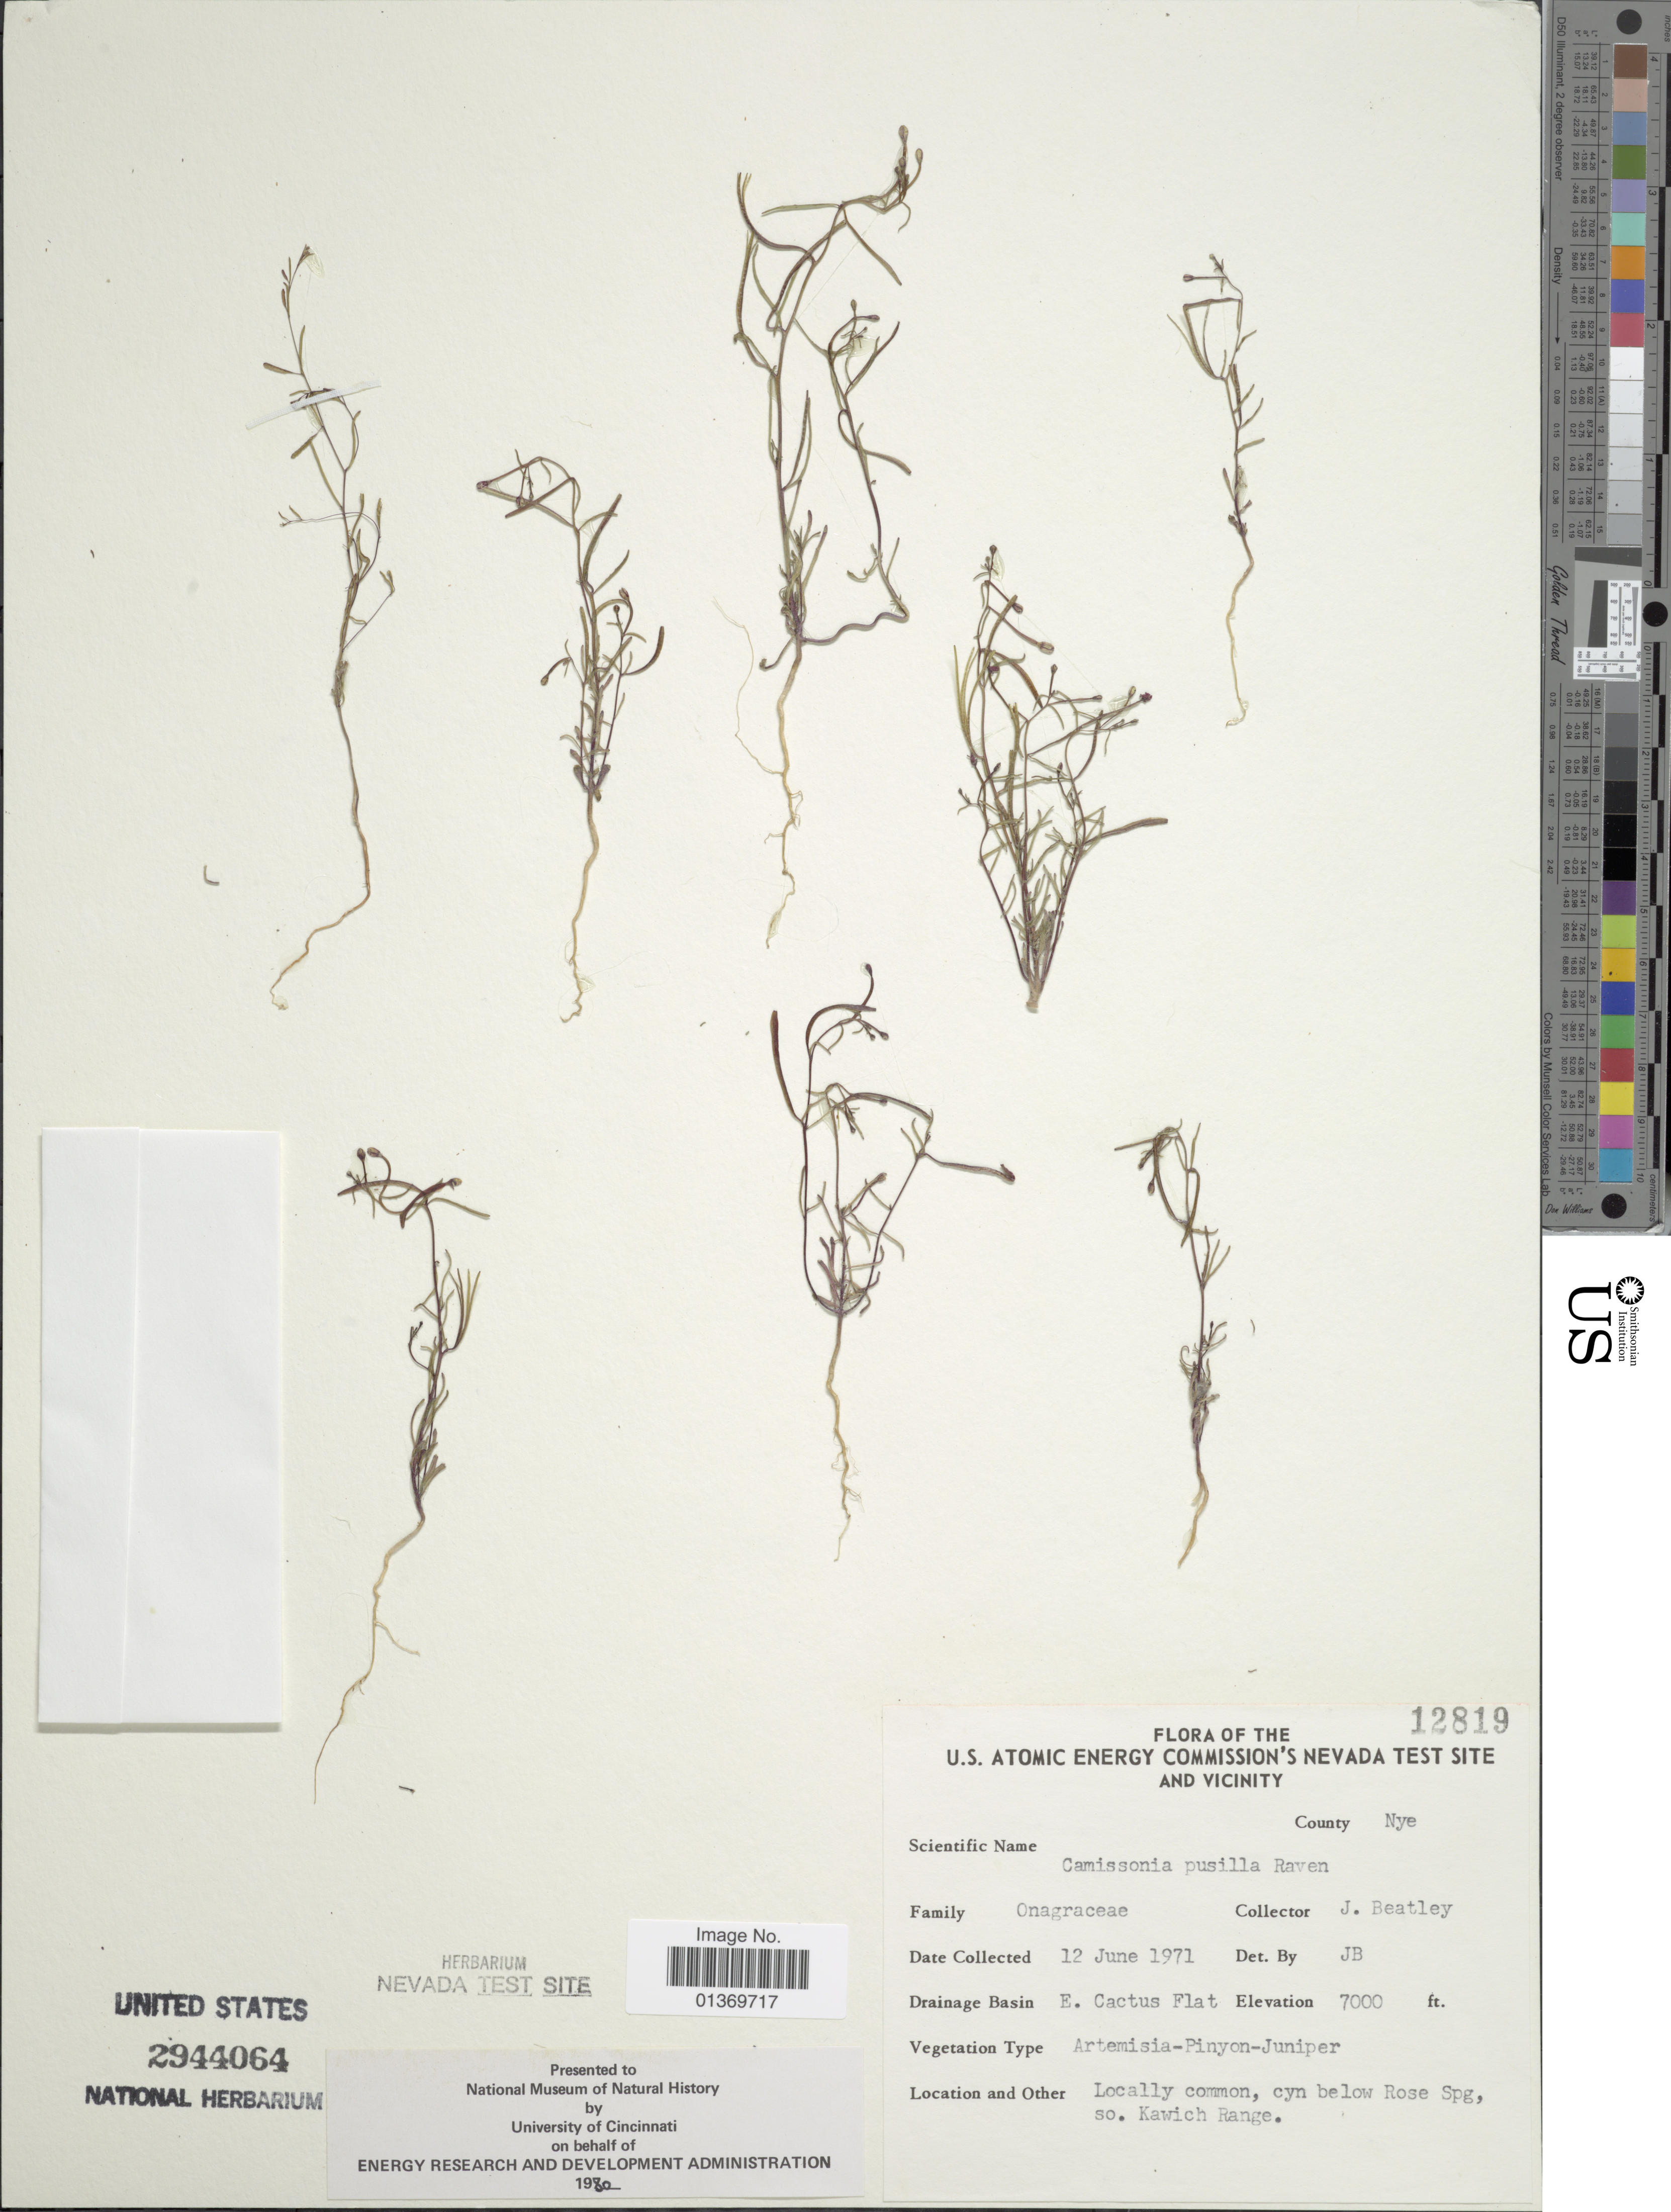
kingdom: Plantae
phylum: Tracheophyta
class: Magnoliopsida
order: Myrtales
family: Onagraceae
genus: Camissonia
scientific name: Camissonia pusilla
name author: P.H. Raven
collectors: J. C. Beatley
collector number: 12819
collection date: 1971-06-12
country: United States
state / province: Nevada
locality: U. S. Atomic Energy Commission's Nevada Test Site and Vicinity, County Nye, E. Cactus Flat, cyn below Rose Spg, so. Kawich Range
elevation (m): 2134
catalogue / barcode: US 2944064